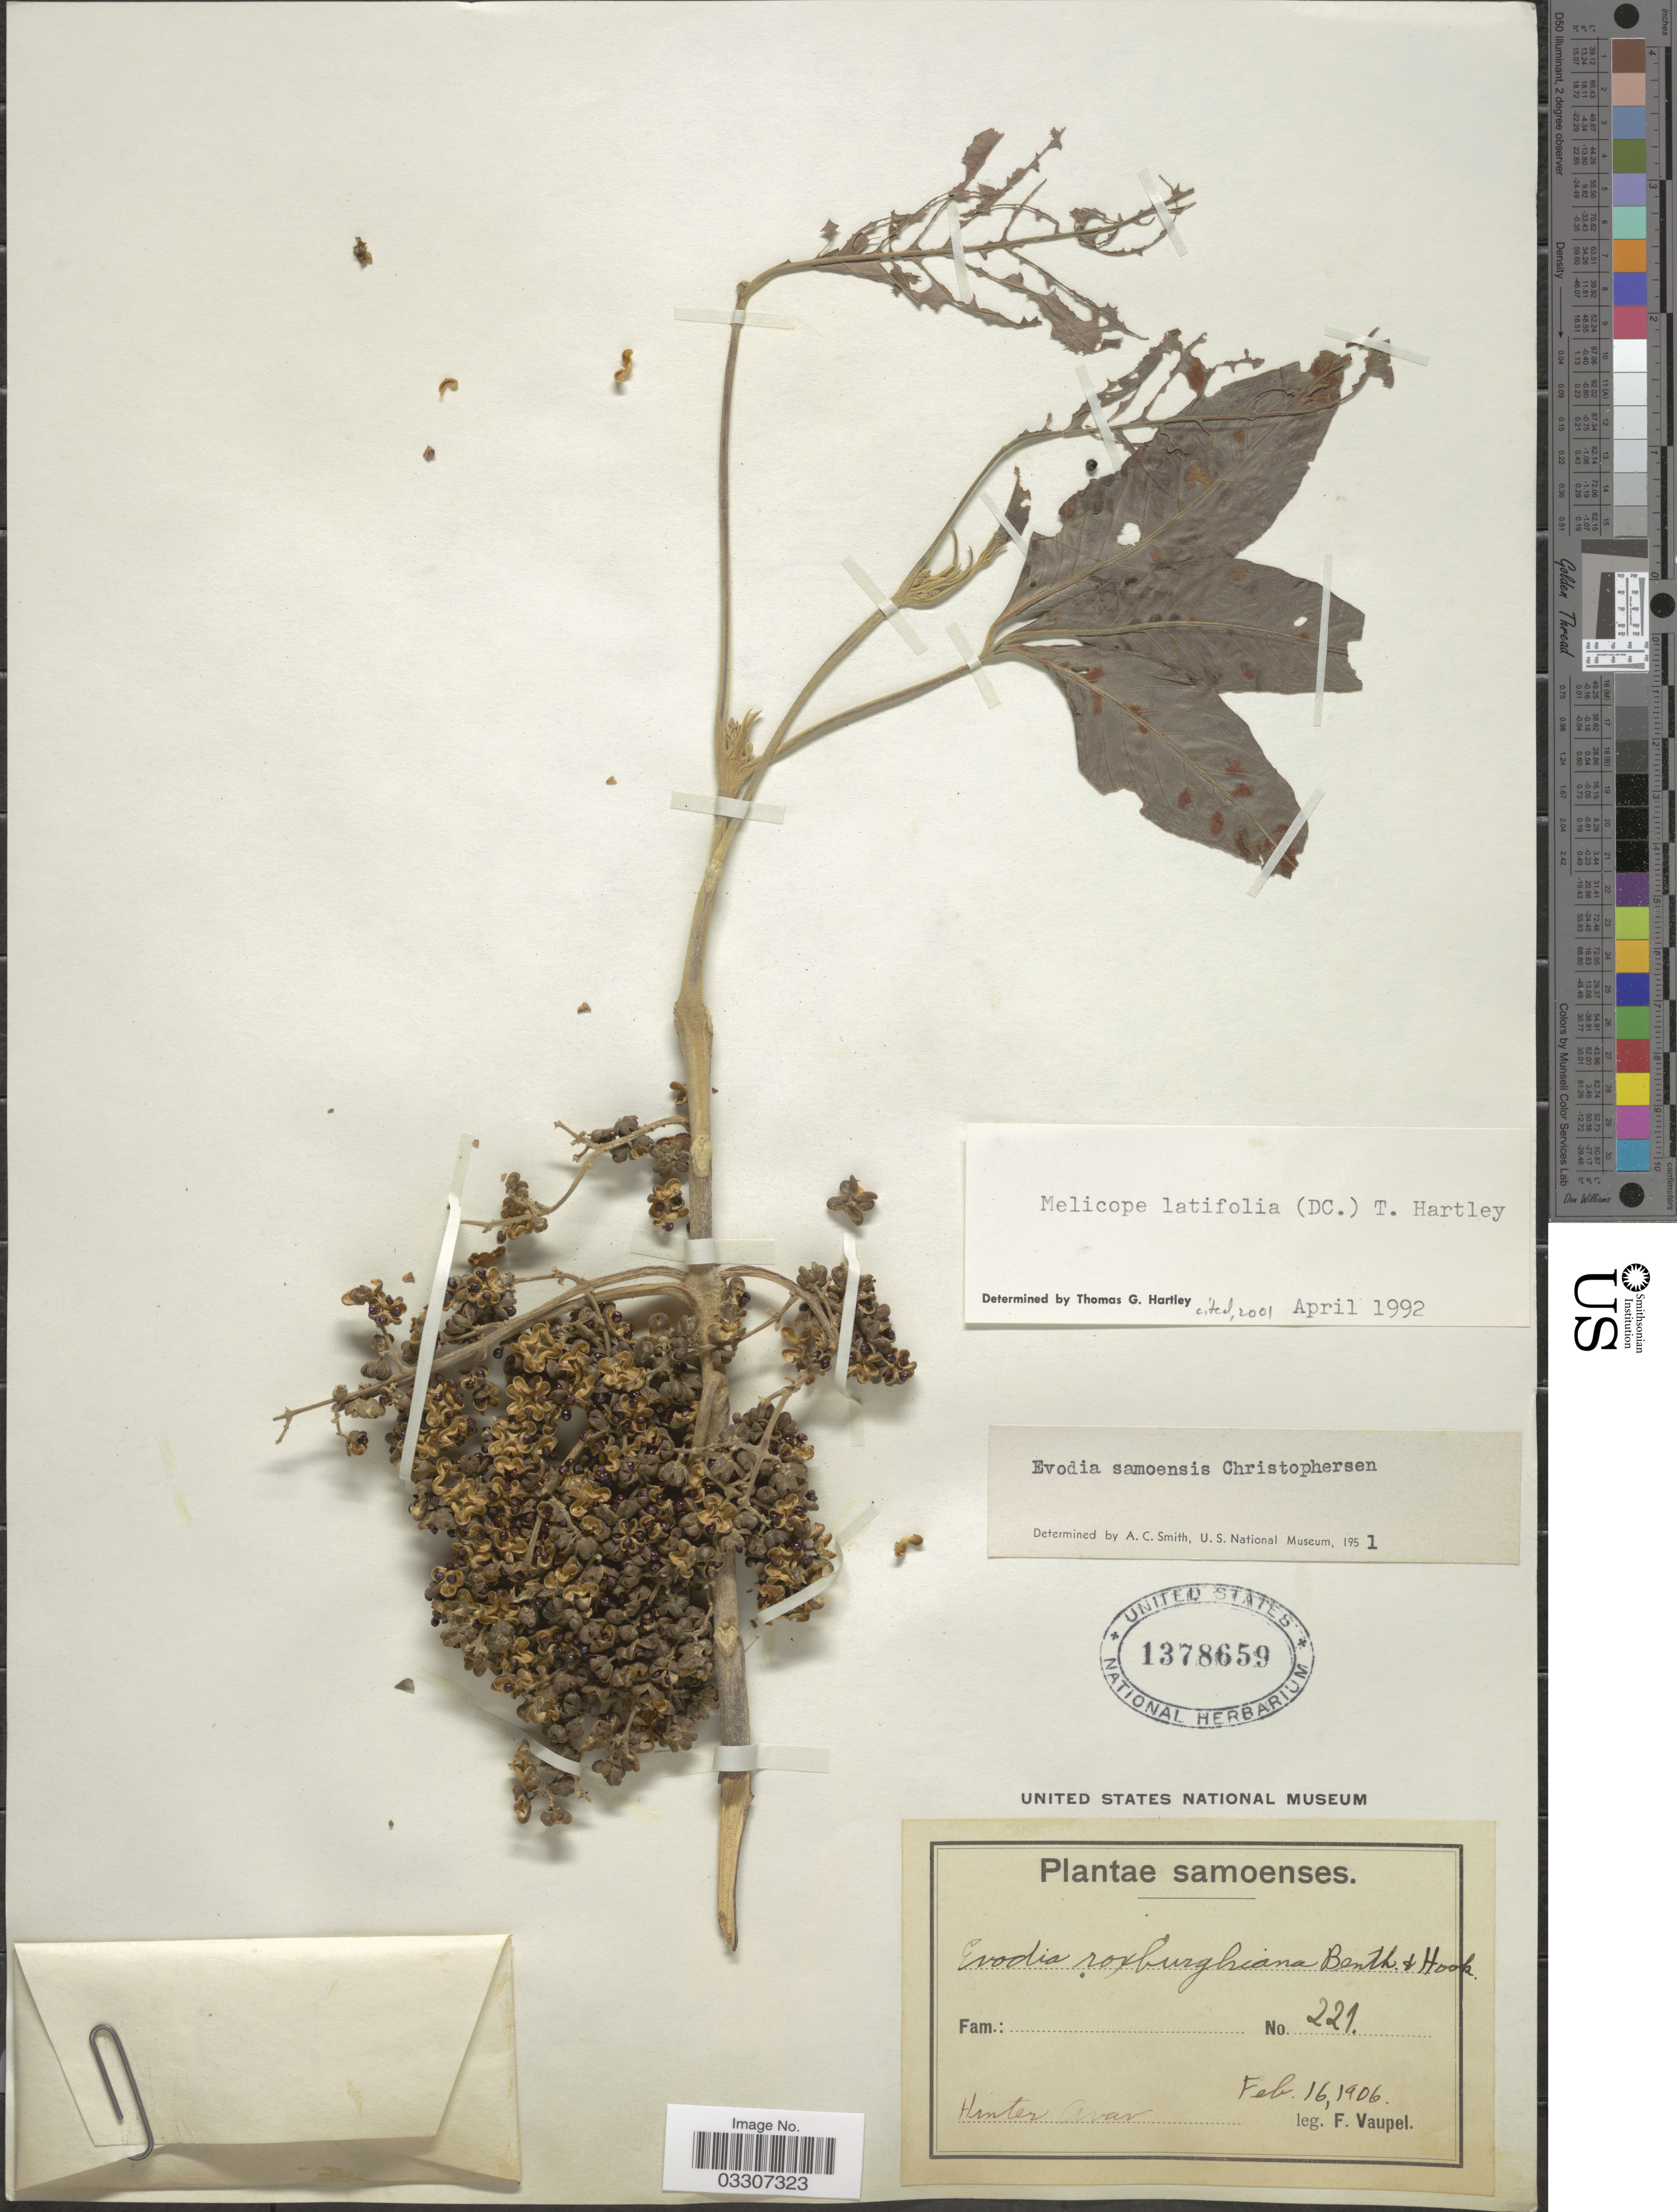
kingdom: Plantae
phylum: Tracheophyta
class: Magnoliopsida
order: Sapindales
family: Rutaceae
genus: Melicope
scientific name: Melicope latifolia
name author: (DC.) T.G. Hartley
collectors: F. Vaupel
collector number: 221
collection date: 1906-02-16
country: Samoa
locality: Samoenses. Hintr Avar [interpreted].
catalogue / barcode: US 1378659